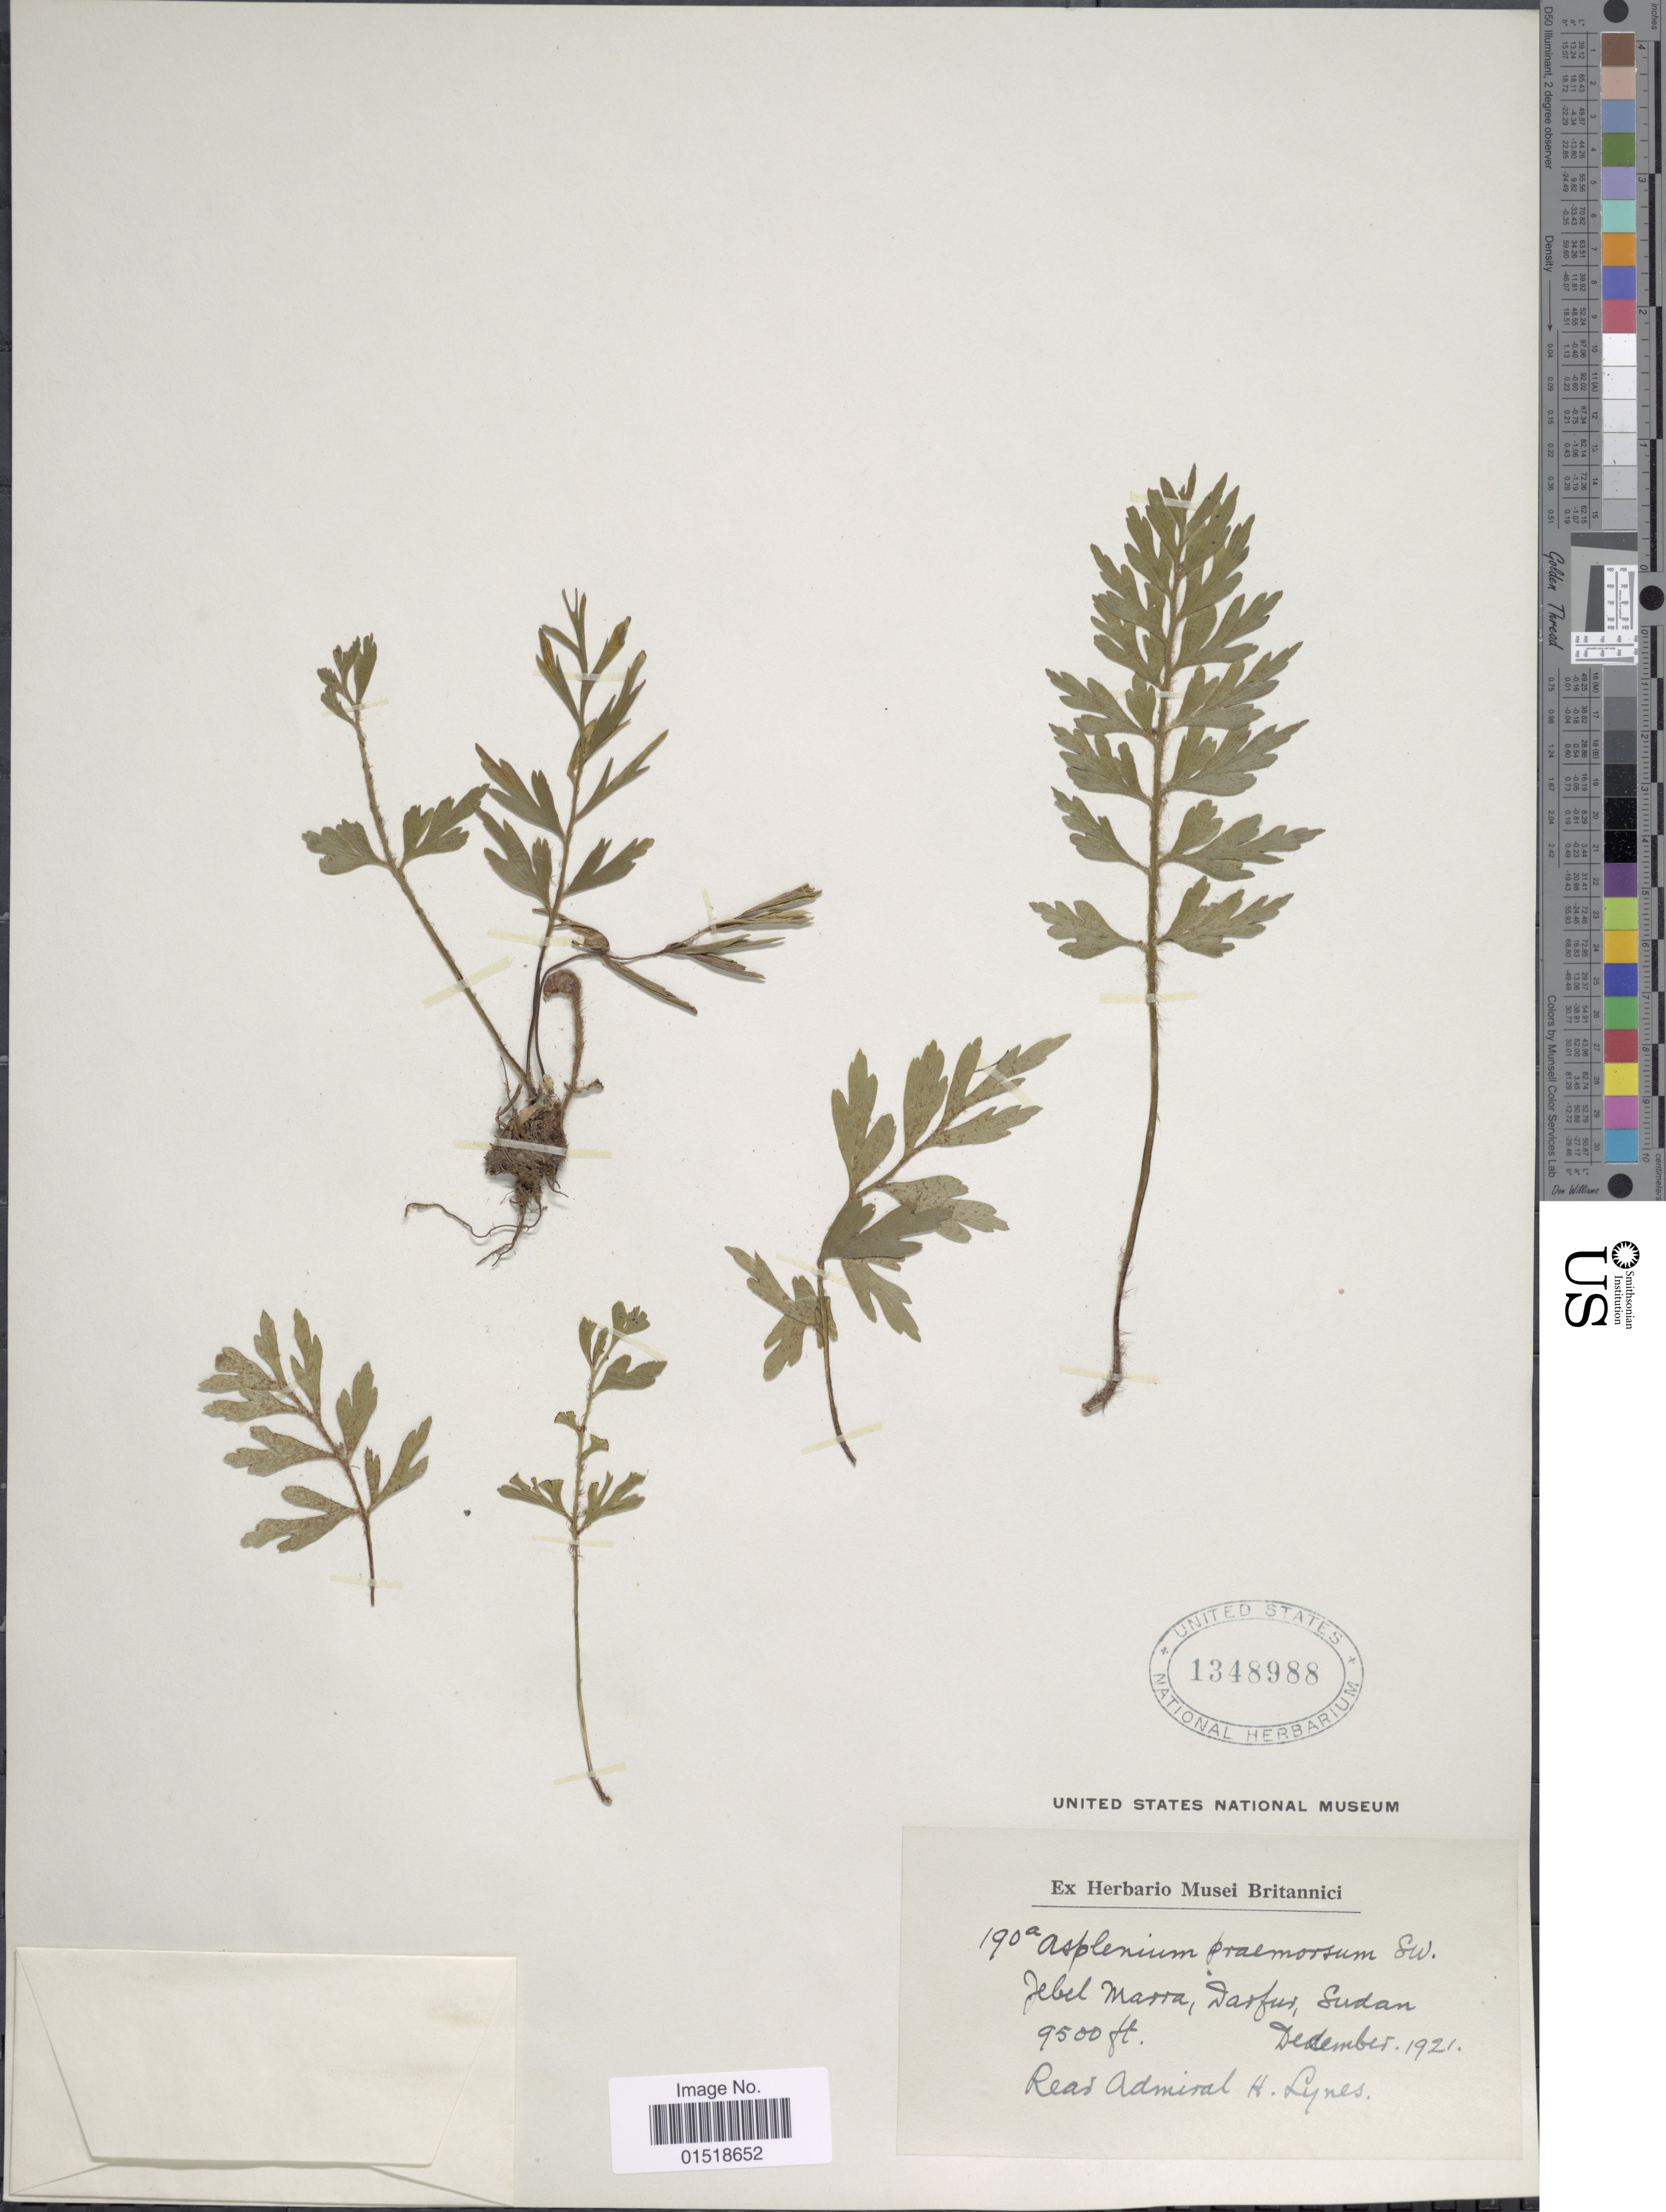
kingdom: Plantae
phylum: Tracheophyta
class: Polypodiopsida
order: Polypodiales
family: Aspleniaceae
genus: Asplenium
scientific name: Asplenium aethiopicum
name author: (Burm. f.) Bech.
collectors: H. Lynes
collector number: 190a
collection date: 1921-12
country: Sudan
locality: Jebel Marra, Darfus, Sudan.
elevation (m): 2896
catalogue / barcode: US 1348988